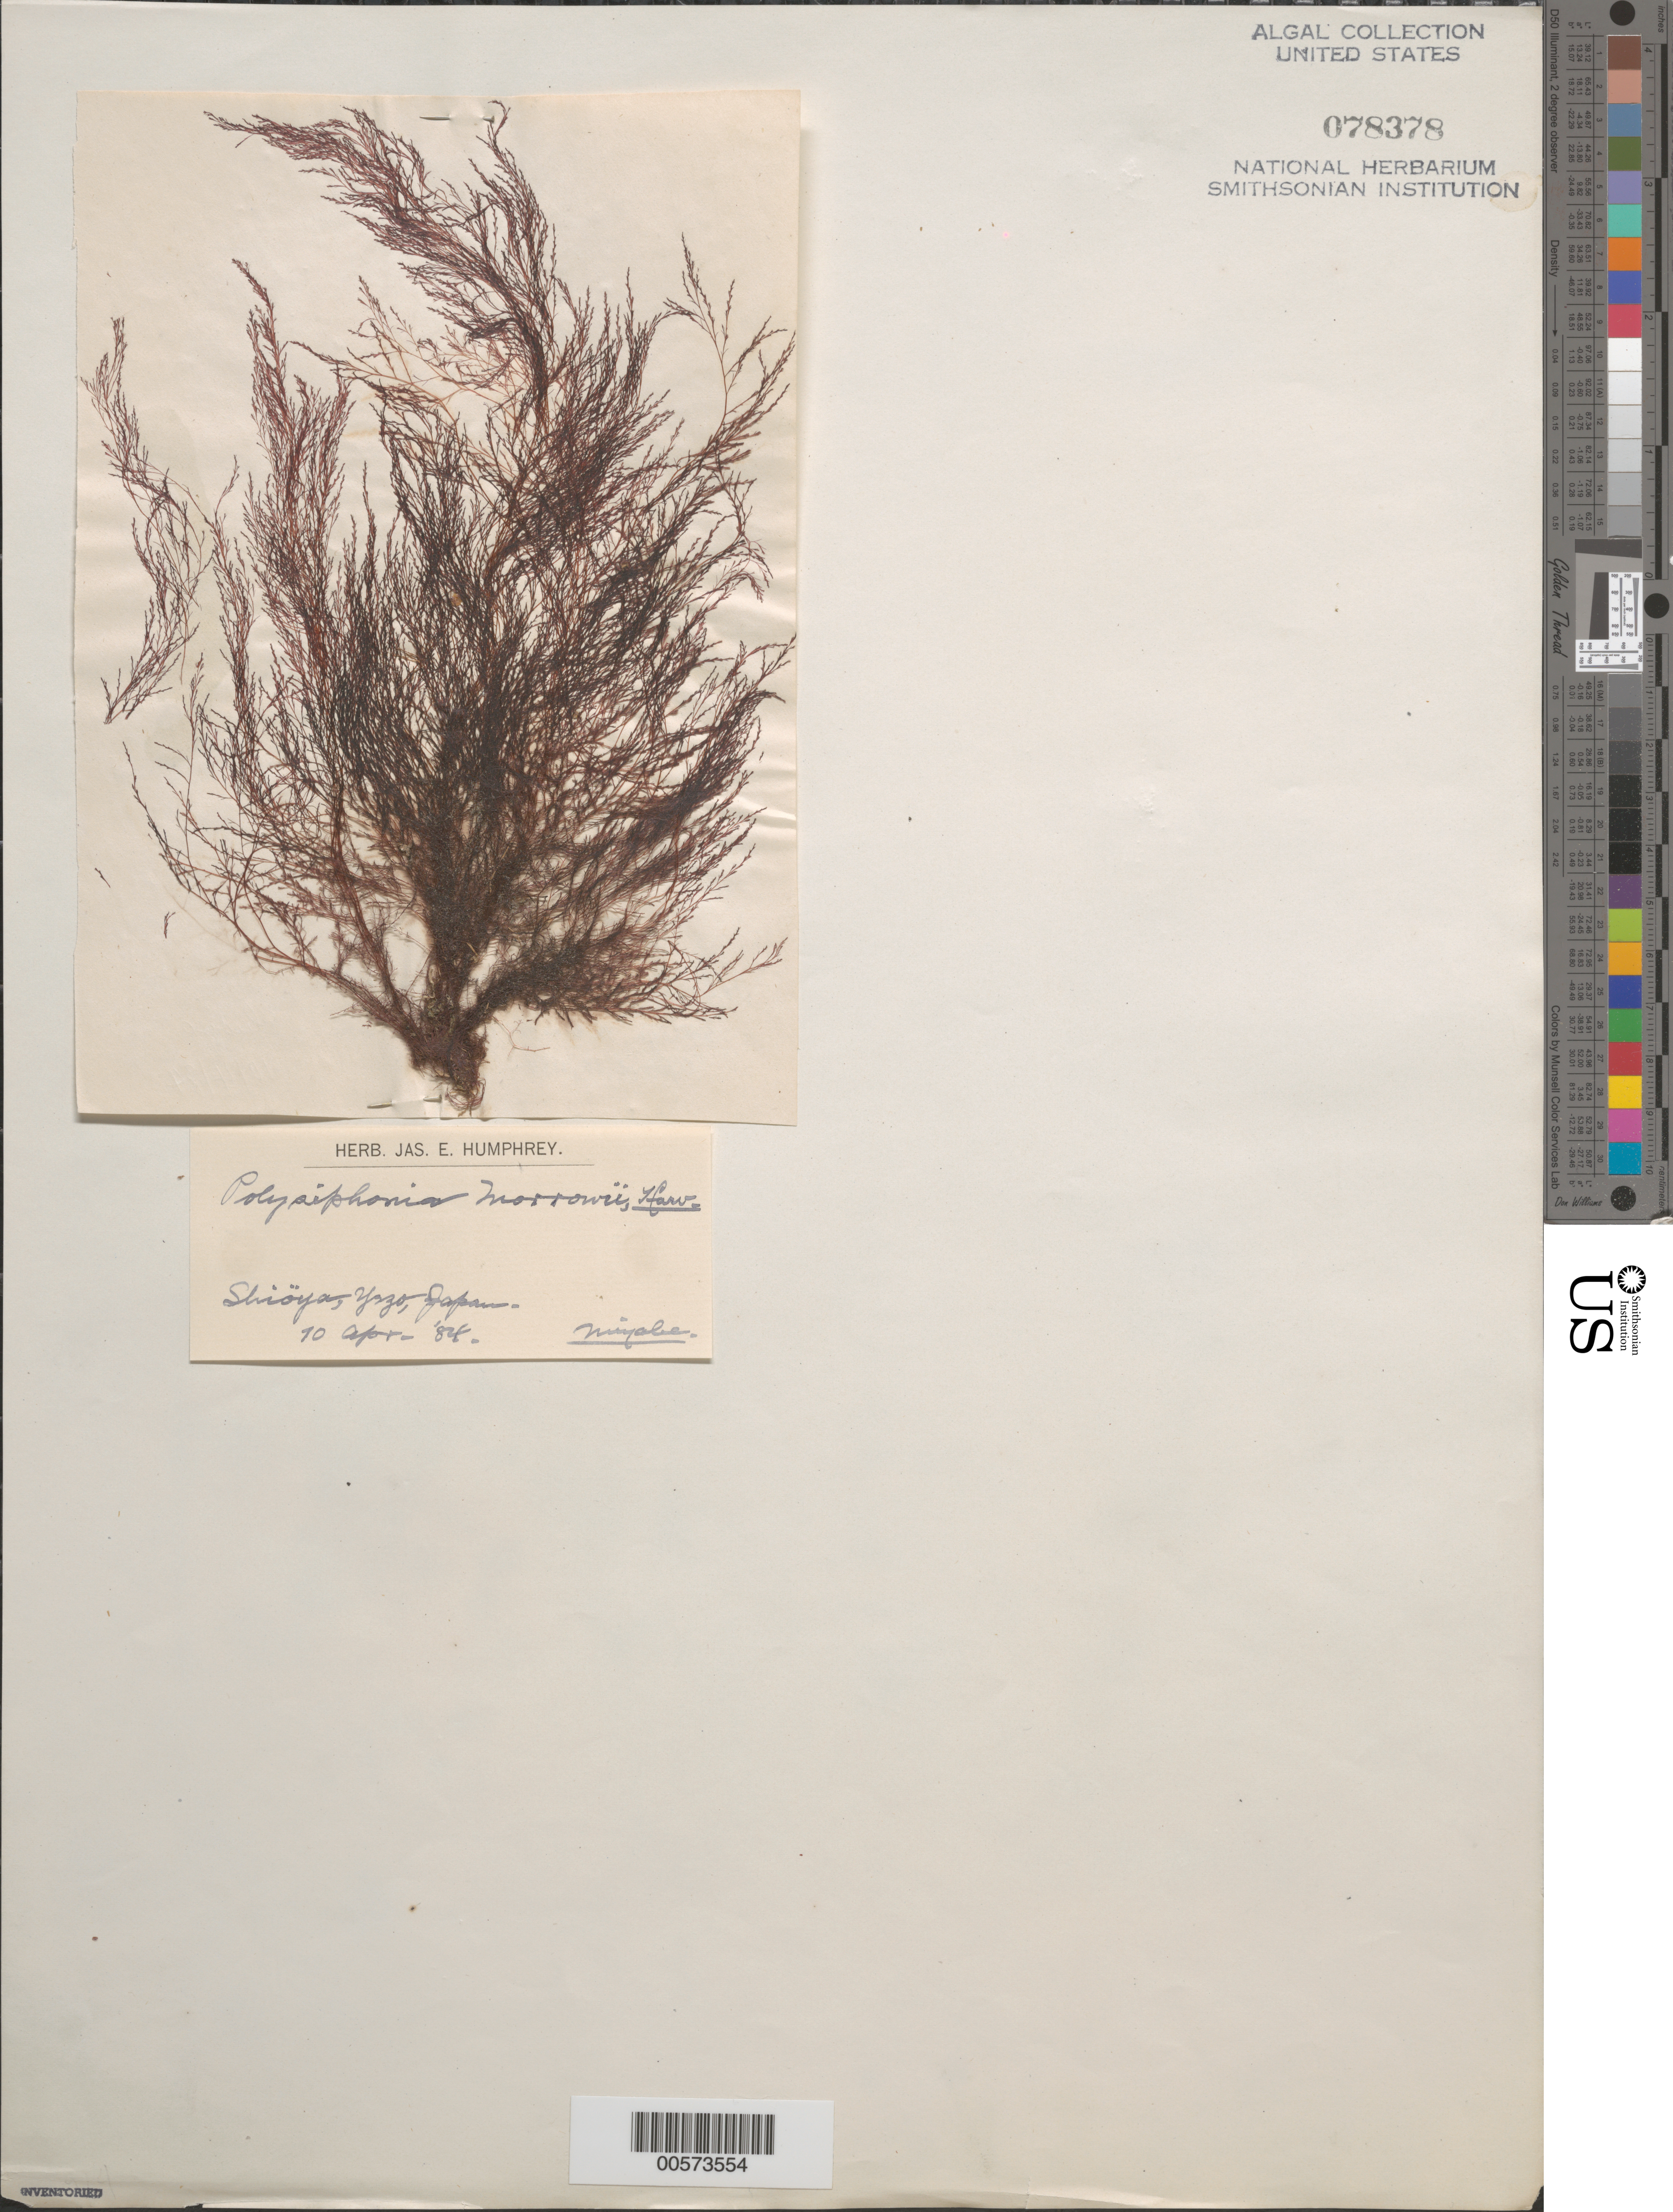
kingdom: Plantae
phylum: Rhodophyta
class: Florideophyceae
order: Ceramiales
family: Rhodomelaceae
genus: Polysiphonia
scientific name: Polysiphonia morrowii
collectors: K. Miyabe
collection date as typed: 10 Apr 1884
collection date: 1884-04-10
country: Japan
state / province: Hokkaido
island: Hokkaido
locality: Shioya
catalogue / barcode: US 78378